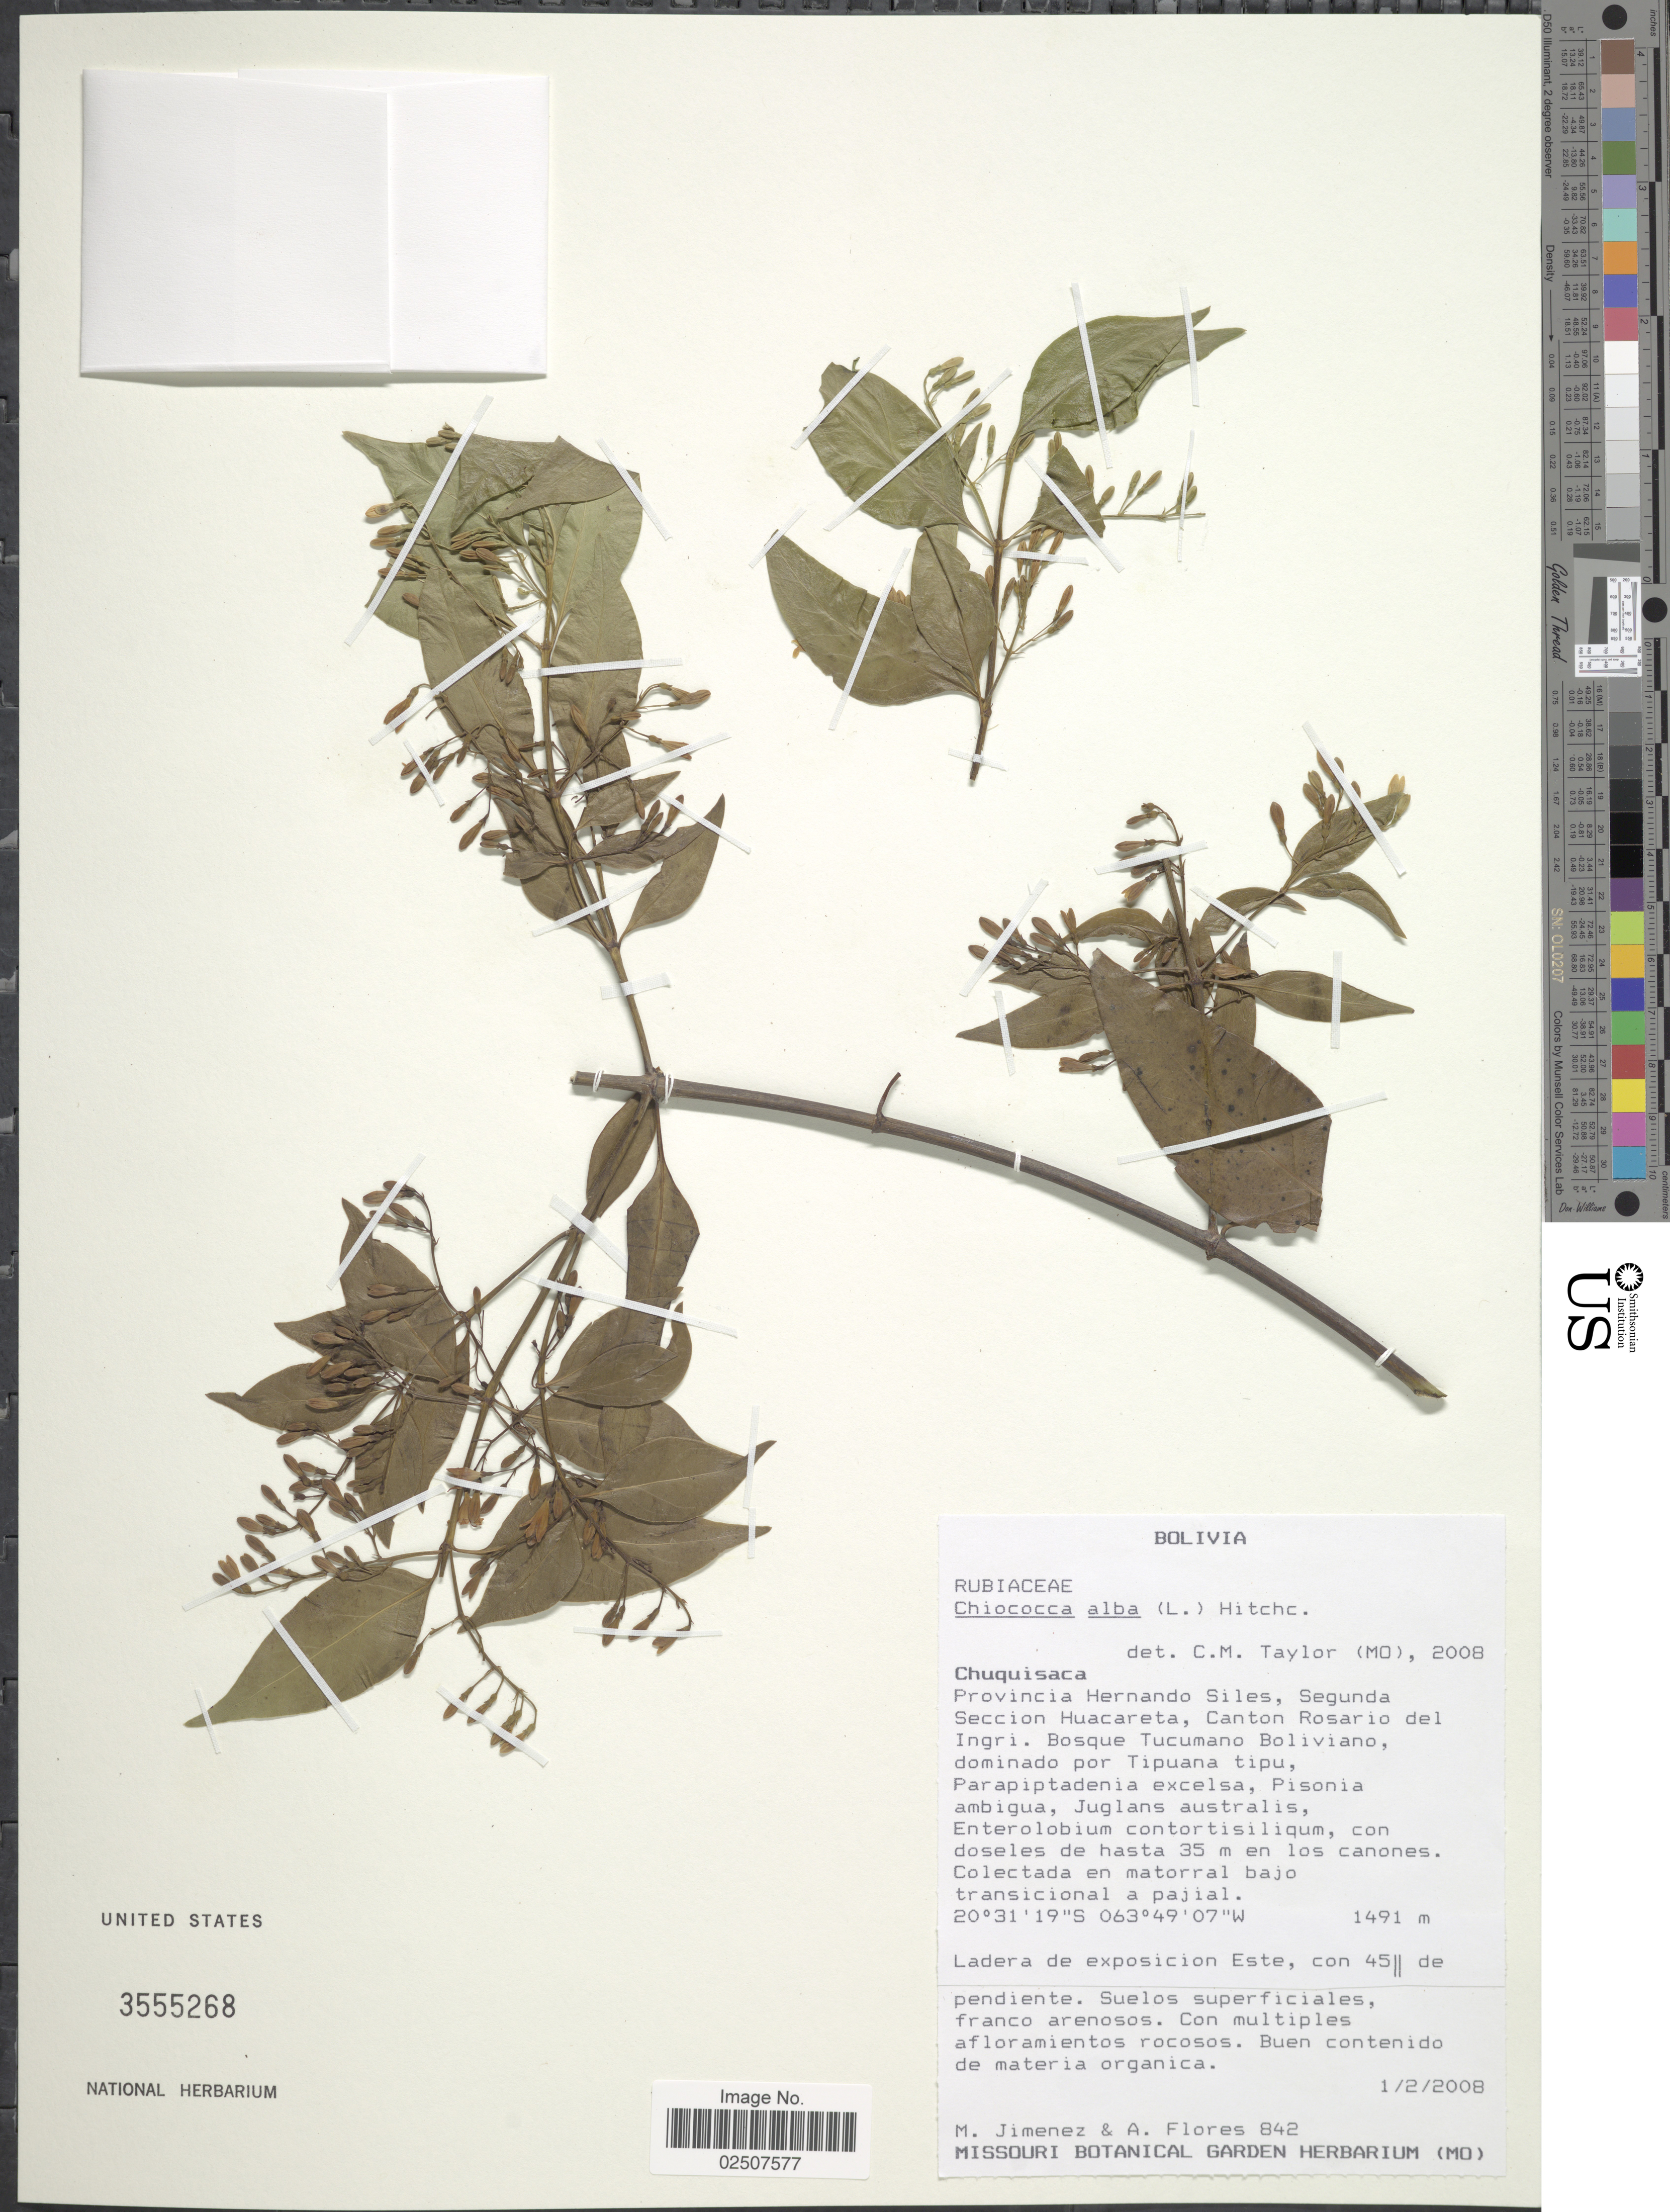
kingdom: Plantae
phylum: Tracheophyta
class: Magnoliopsida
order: Gentianales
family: Rubiaceae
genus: Chiococca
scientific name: Chiococca alba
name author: (L.) Hitchc.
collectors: M. Jimenez & A. Flores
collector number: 842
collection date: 2008-02-01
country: Bolivia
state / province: Chuquisaca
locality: Provincia Hernando Siles, Segunda Huacareta, Canton Rosario del Ingri. Bosque Tucumano Boliviano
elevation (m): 1491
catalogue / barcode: US 3555268